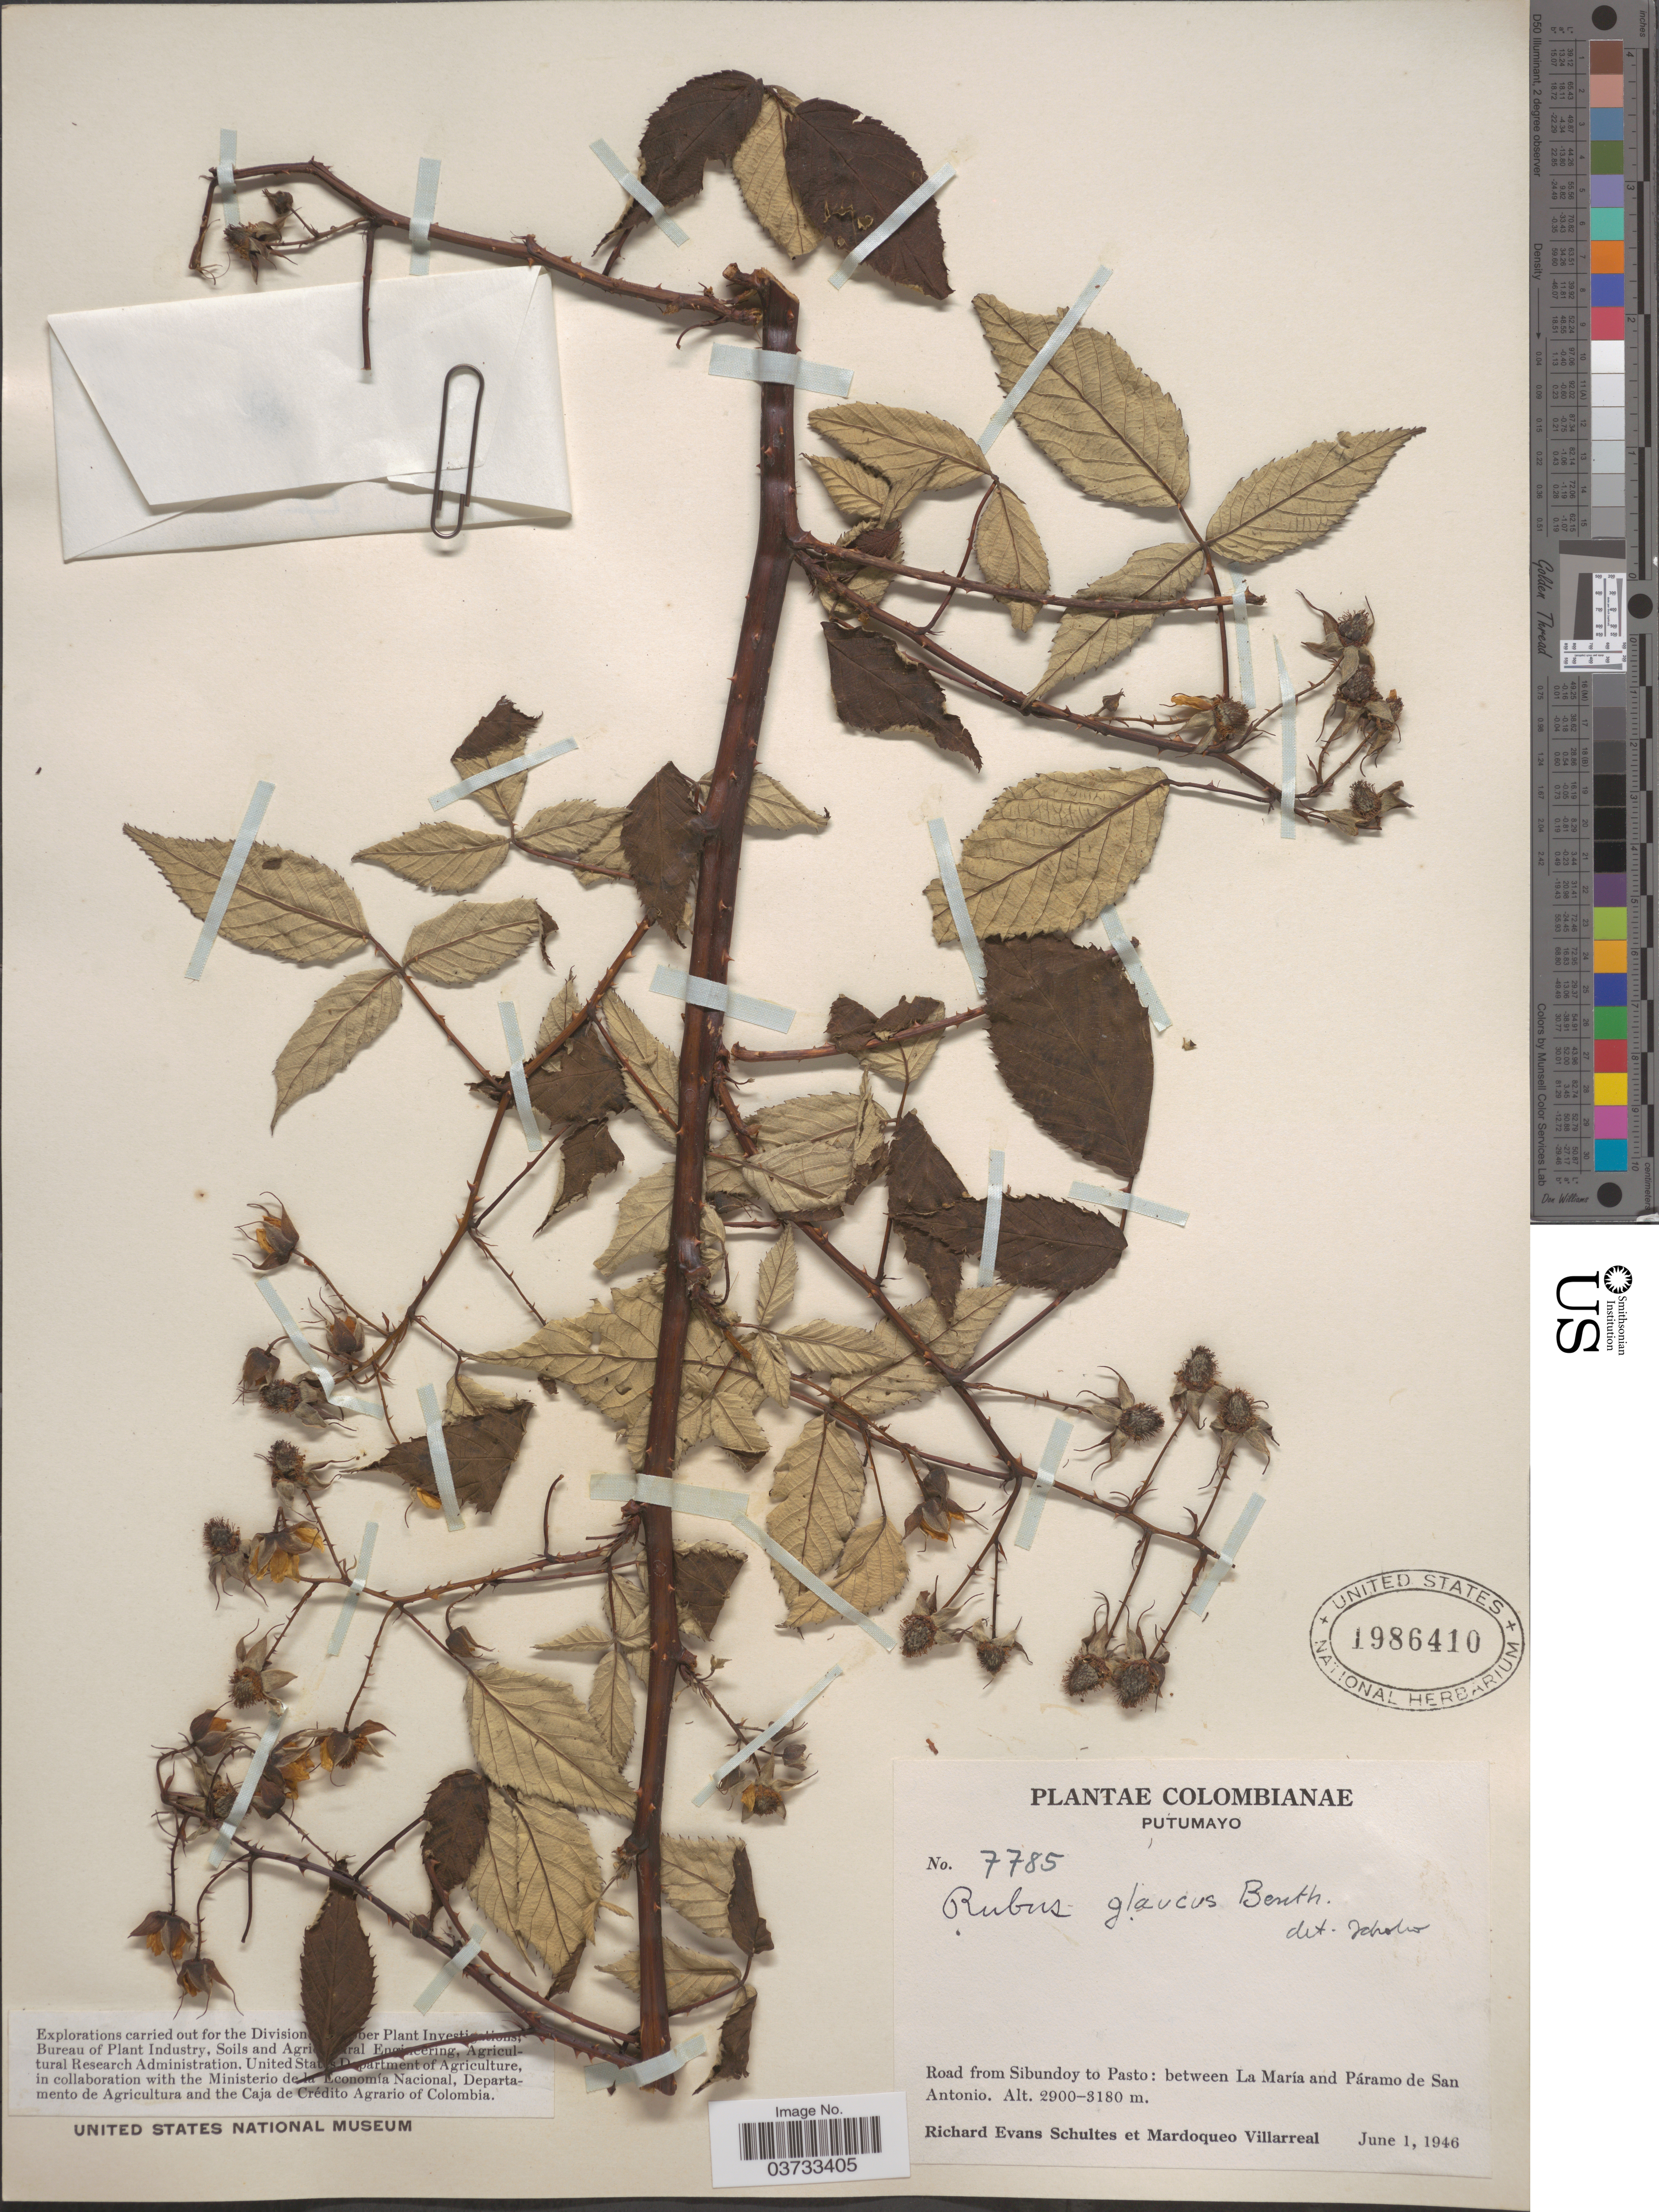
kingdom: Plantae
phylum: Tracheophyta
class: Magnoliopsida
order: Rosales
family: Rosaceae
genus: Rubus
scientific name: Rubus glaucus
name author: Benth.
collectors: R. E. Schultes & M. Villarreal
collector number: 7785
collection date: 1946-06-01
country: Colombia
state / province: Putumayo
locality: Road from Sibundoy to pasto: between La María and Páramo de San Antonio.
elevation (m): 2900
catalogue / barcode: US 1986410